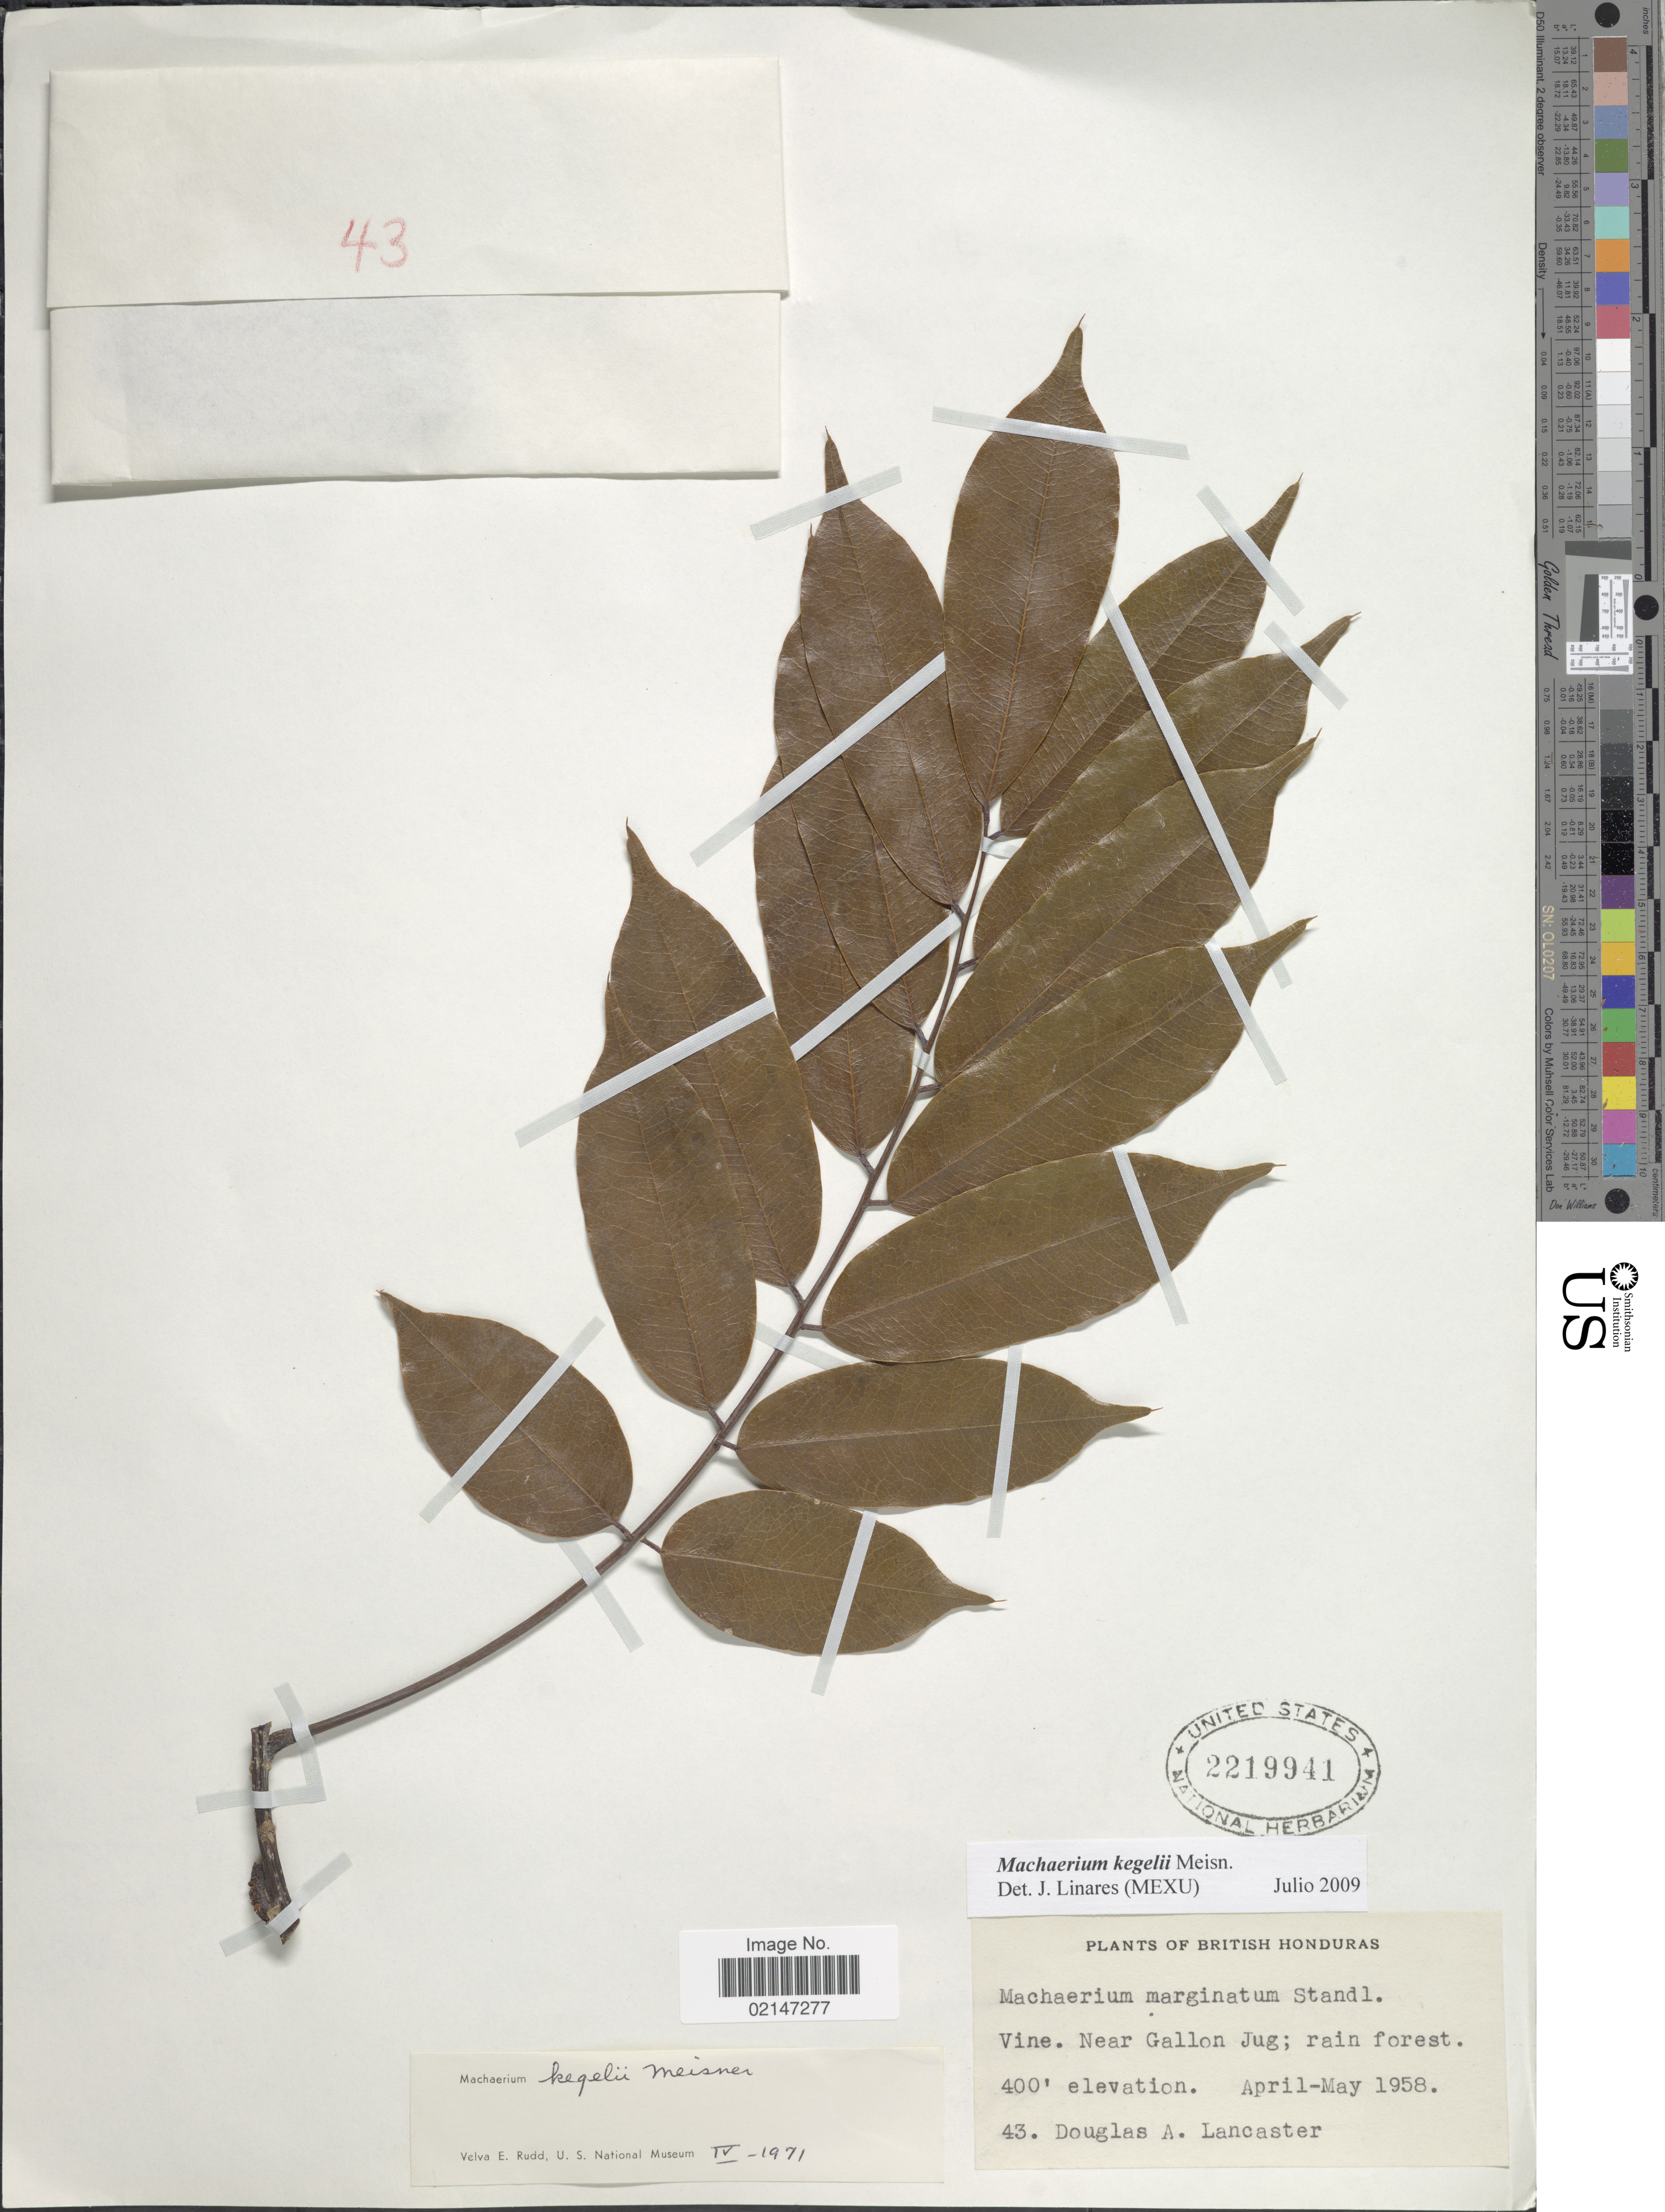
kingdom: Plantae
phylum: Tracheophyta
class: Magnoliopsida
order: Fabales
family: Fabaceae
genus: Machaerium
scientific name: Machaerium kegelii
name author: Meisn.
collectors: D. Lancaster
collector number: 43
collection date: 1958-04/1958-05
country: Belize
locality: British Honduras, Vine. Near Gallon Jug; rain forest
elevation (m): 122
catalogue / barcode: US 2219941